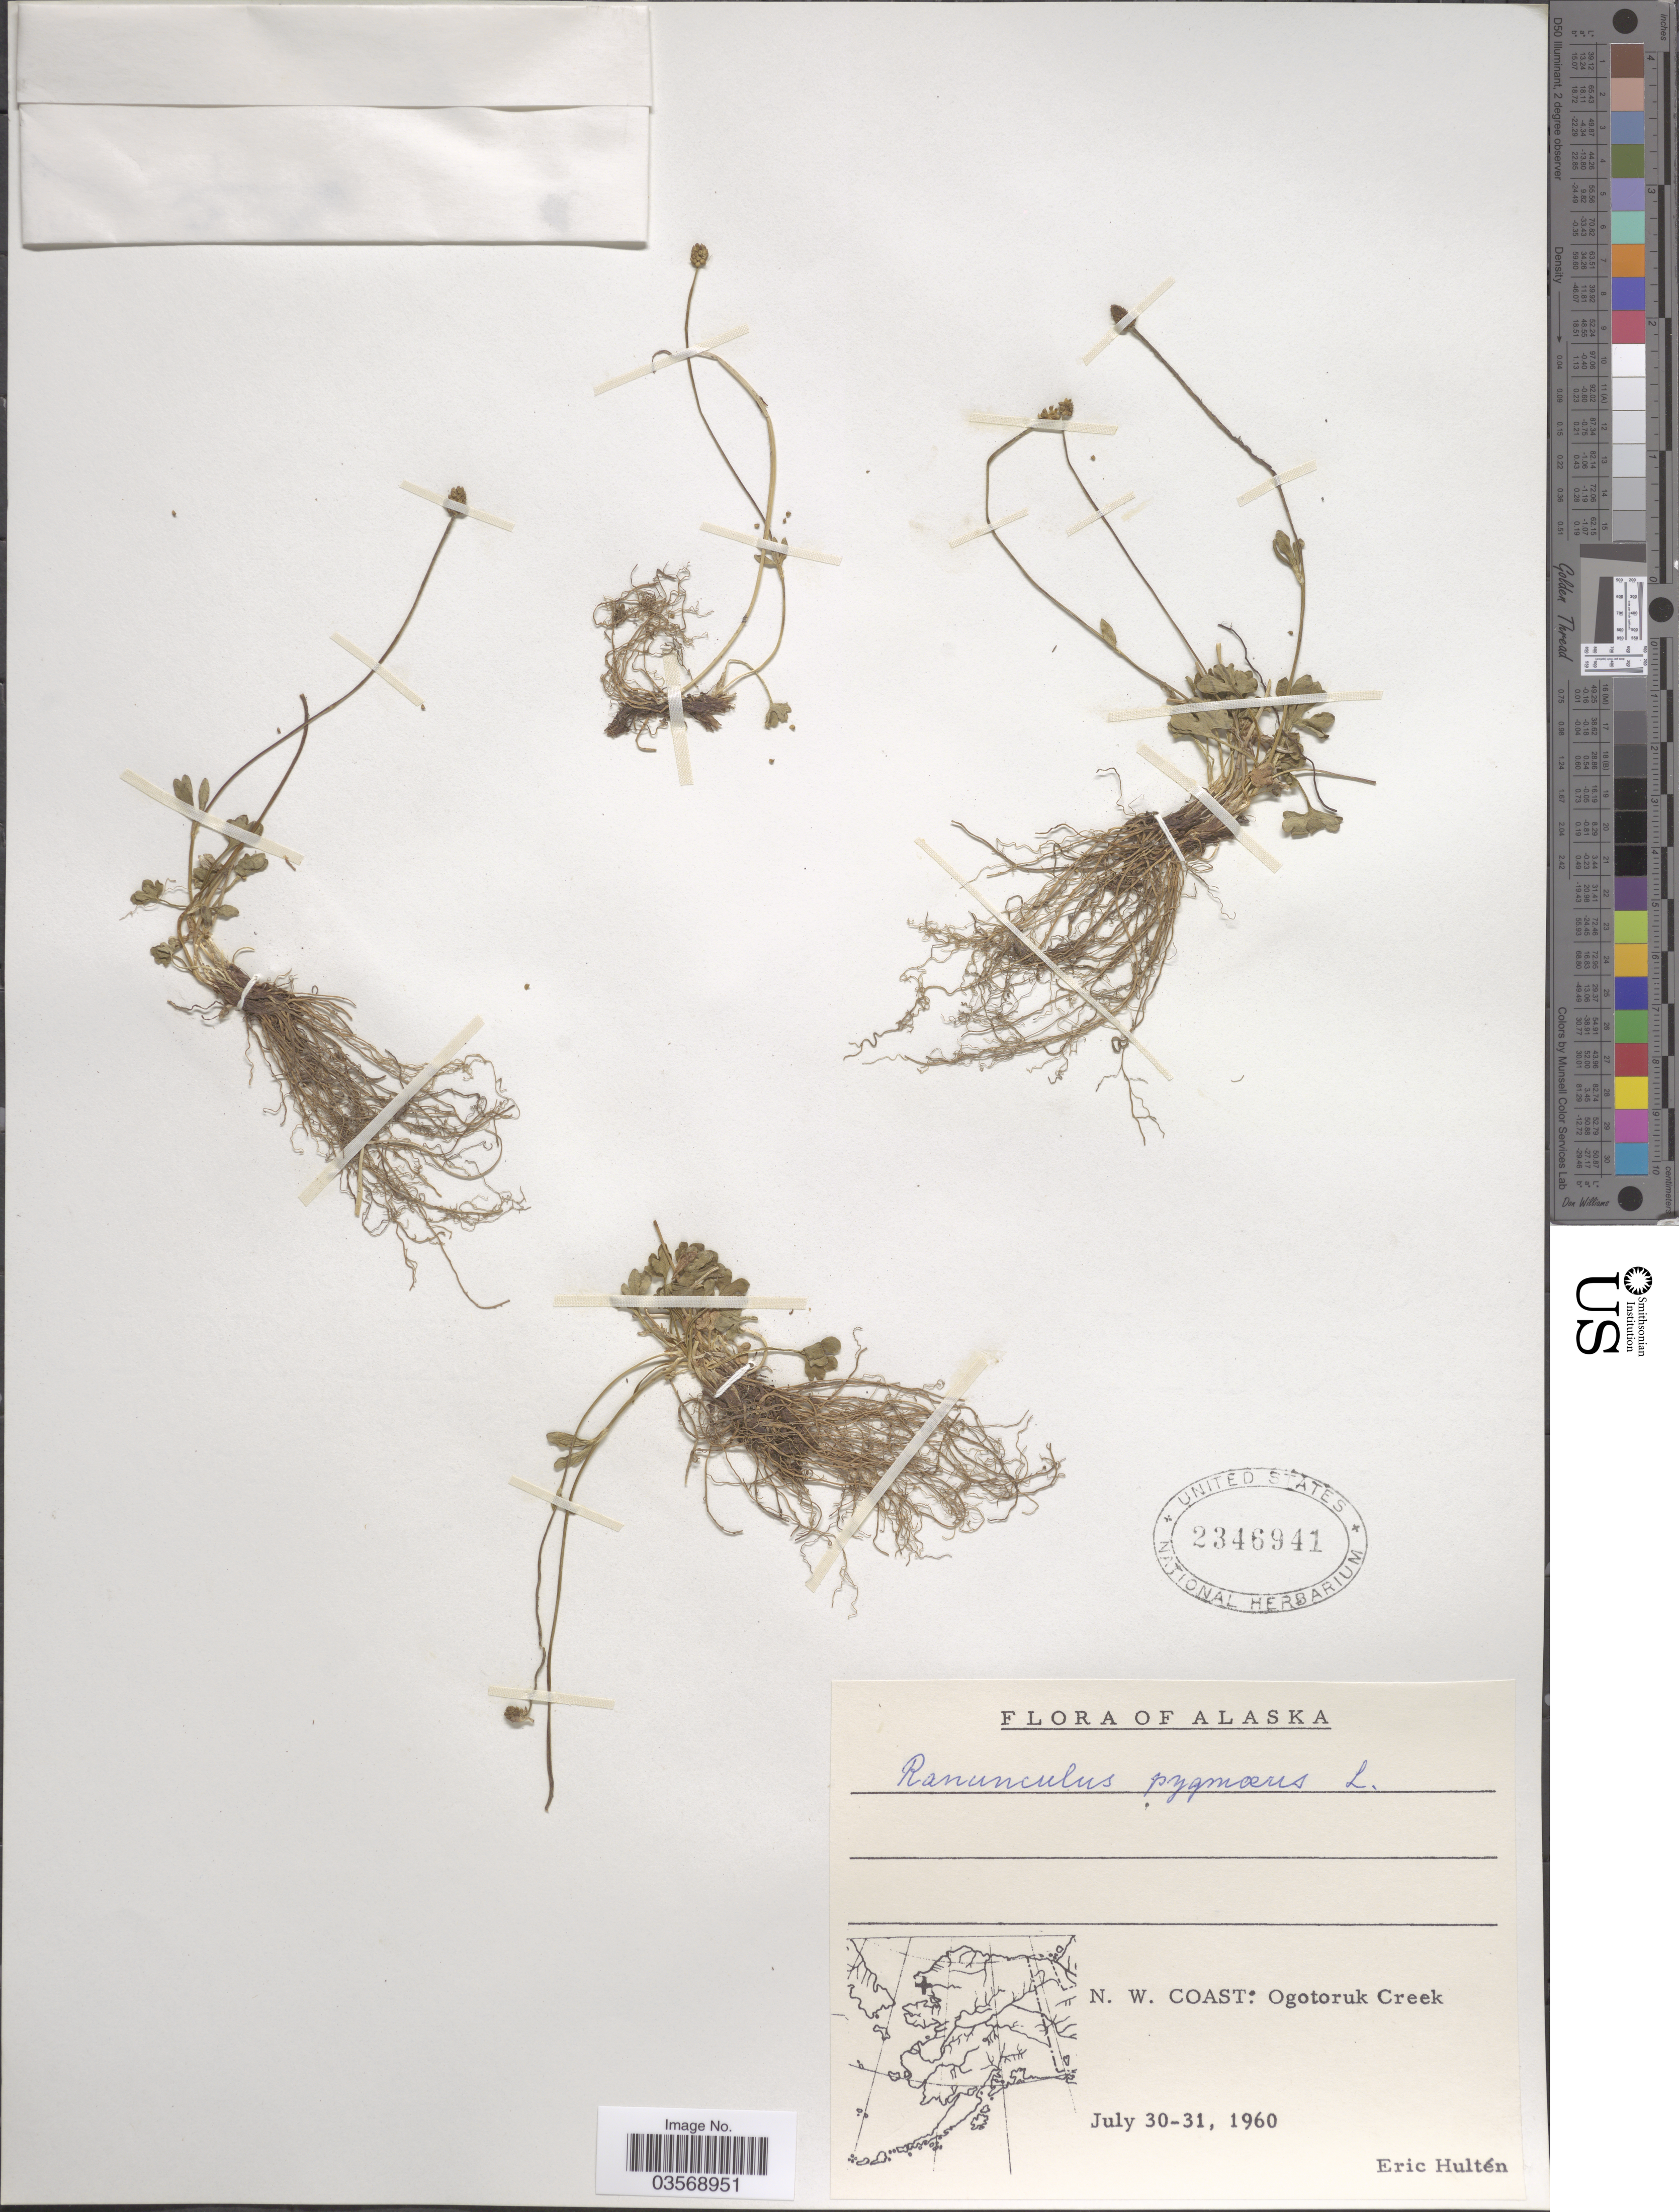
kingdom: Plantae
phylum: Tracheophyta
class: Magnoliopsida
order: Ranunculales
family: Ranunculaceae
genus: Ranunculus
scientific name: Ranunculus pygmaeus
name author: Wahlenb.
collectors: E. G. Hultén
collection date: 1960-07-30/1960-07-31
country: United States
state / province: Alaska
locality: N. W. Coast: Ogotoruk Creek.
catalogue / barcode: US 2346941